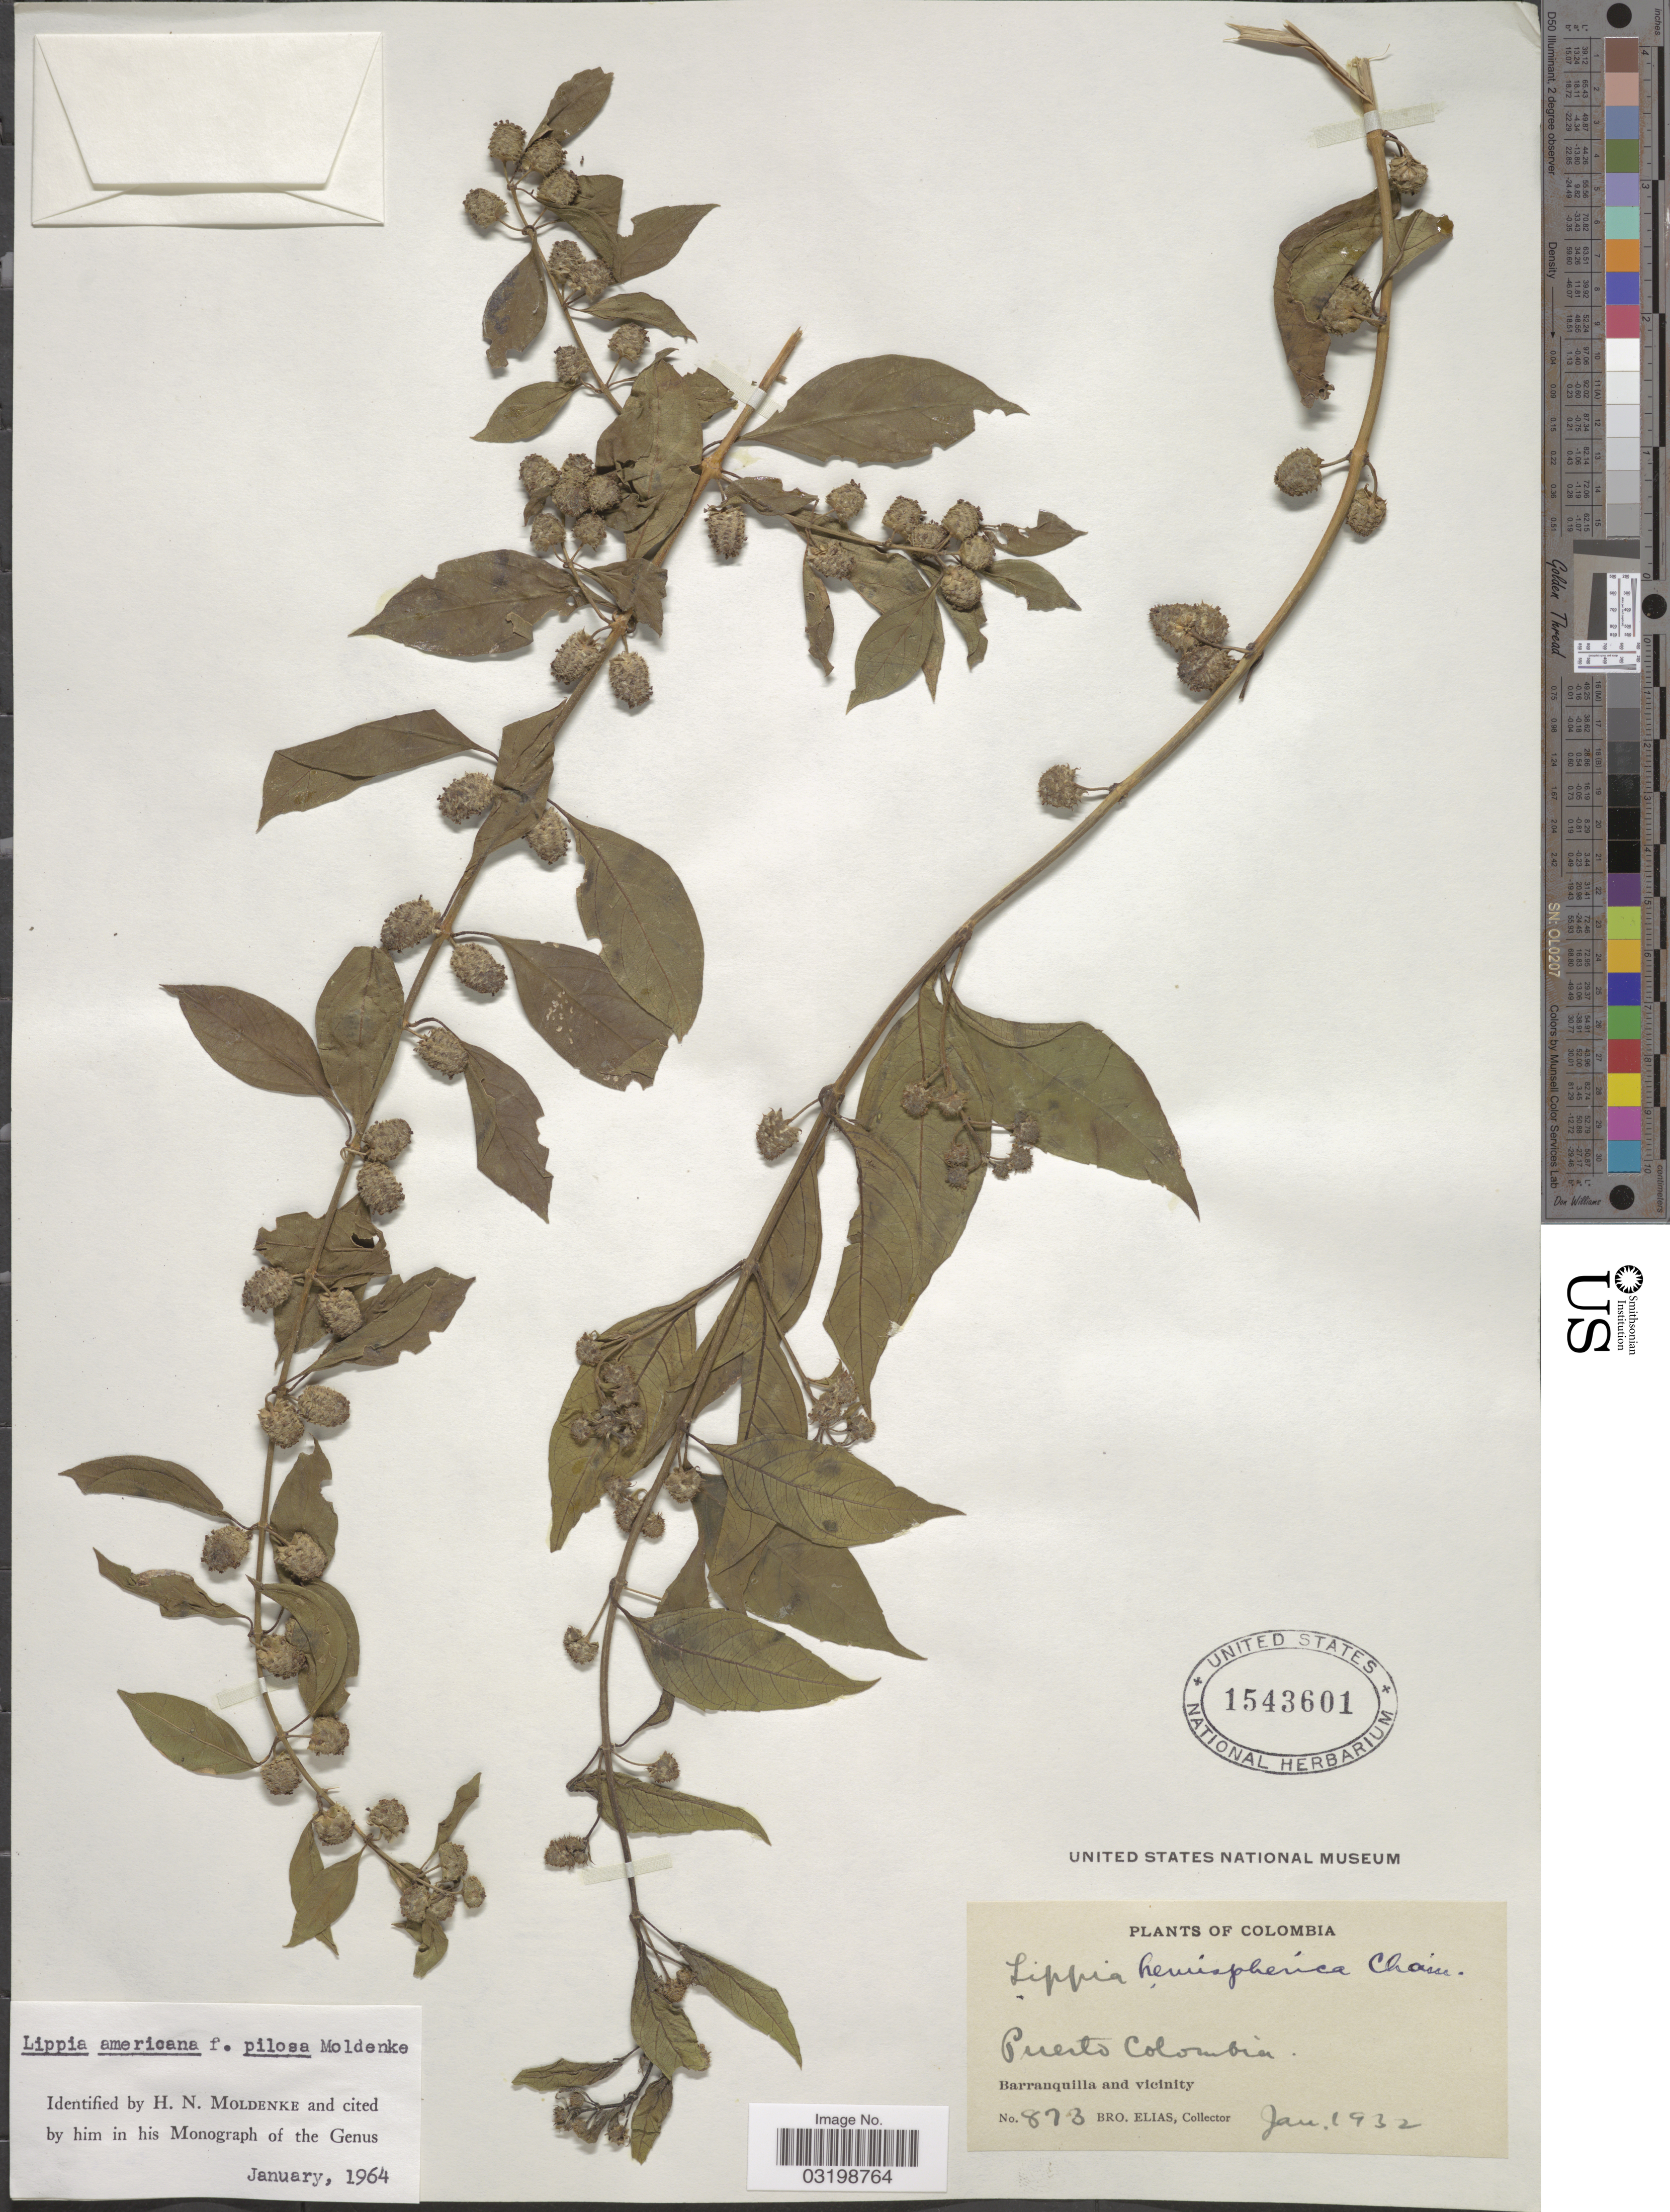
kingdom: Plantae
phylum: Tracheophyta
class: Magnoliopsida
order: Lamiales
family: Verbenaceae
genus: Lippia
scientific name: Lippia americana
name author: L.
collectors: Bro. Elias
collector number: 873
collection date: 1932-01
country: Colombia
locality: Puerto Colombia. Barranquilla and vicinity.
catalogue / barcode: US 1543601